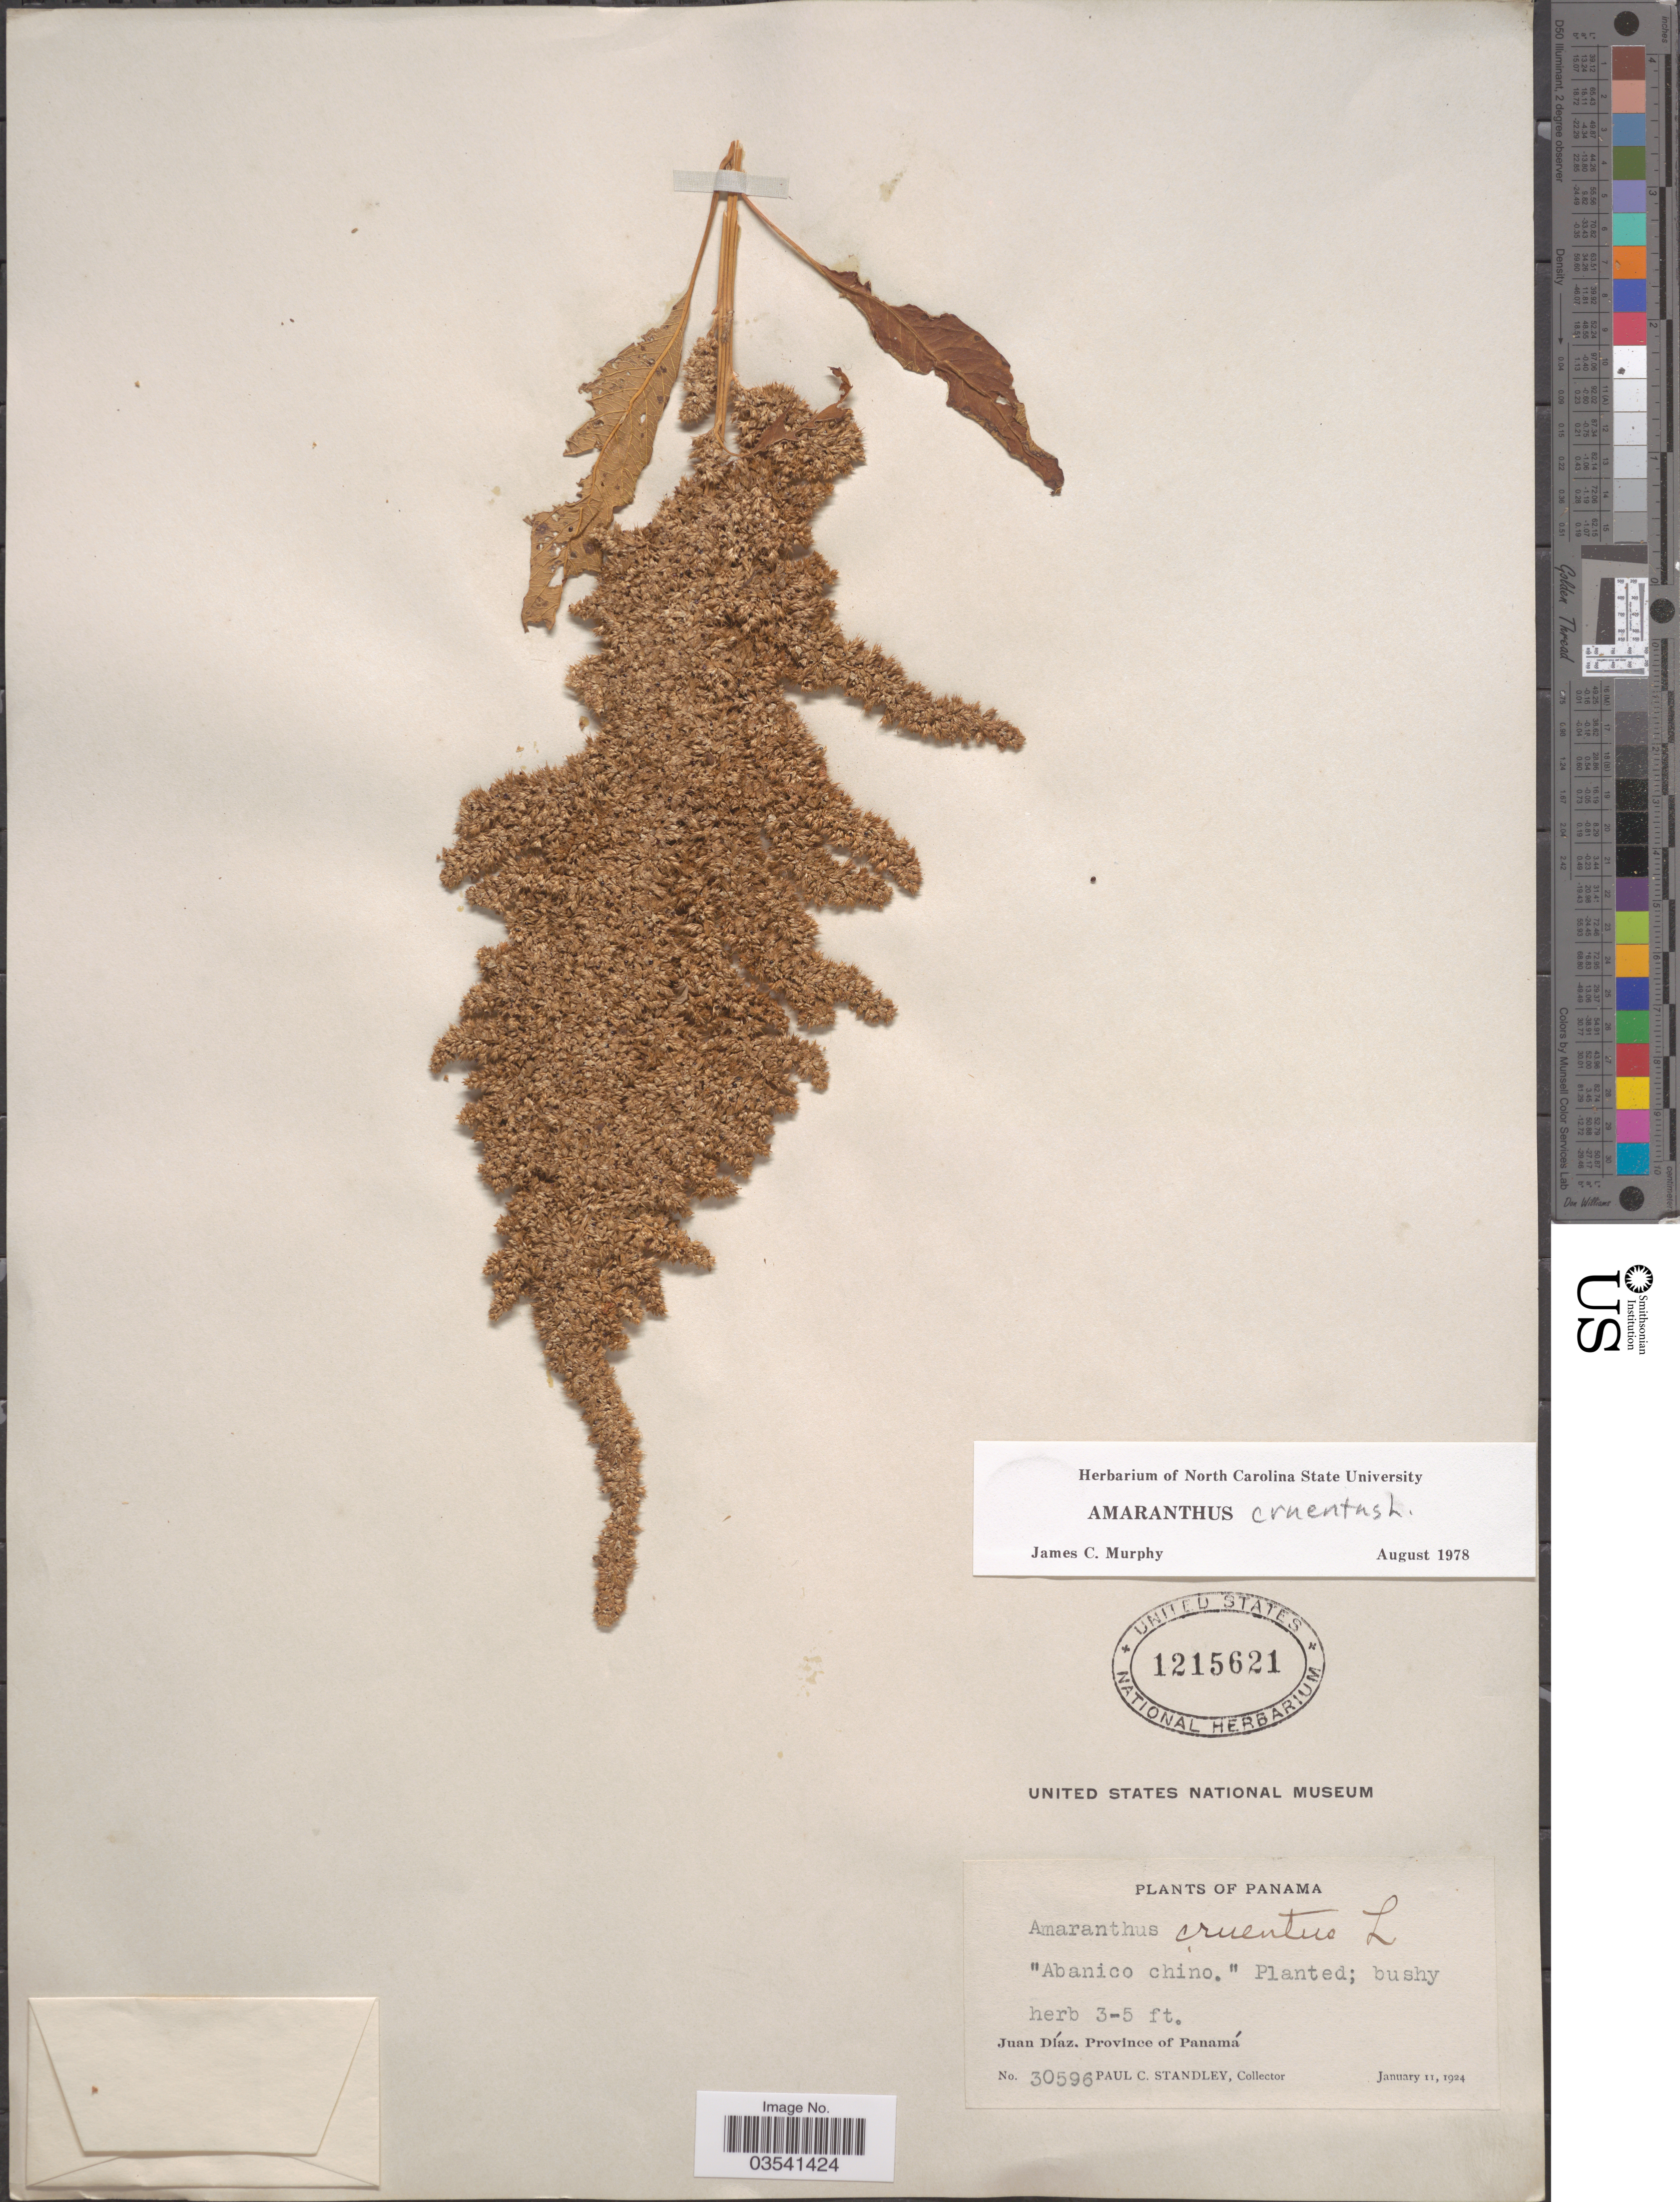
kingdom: Plantae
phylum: Tracheophyta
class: Magnoliopsida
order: Caryophyllales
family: Amaranthaceae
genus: Amaranthus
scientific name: Amaranthus cruentus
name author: L.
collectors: P. C. Standley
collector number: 30596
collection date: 1924-01-11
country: Panama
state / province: Panamá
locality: Juan Díaz.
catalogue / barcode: US 1215621